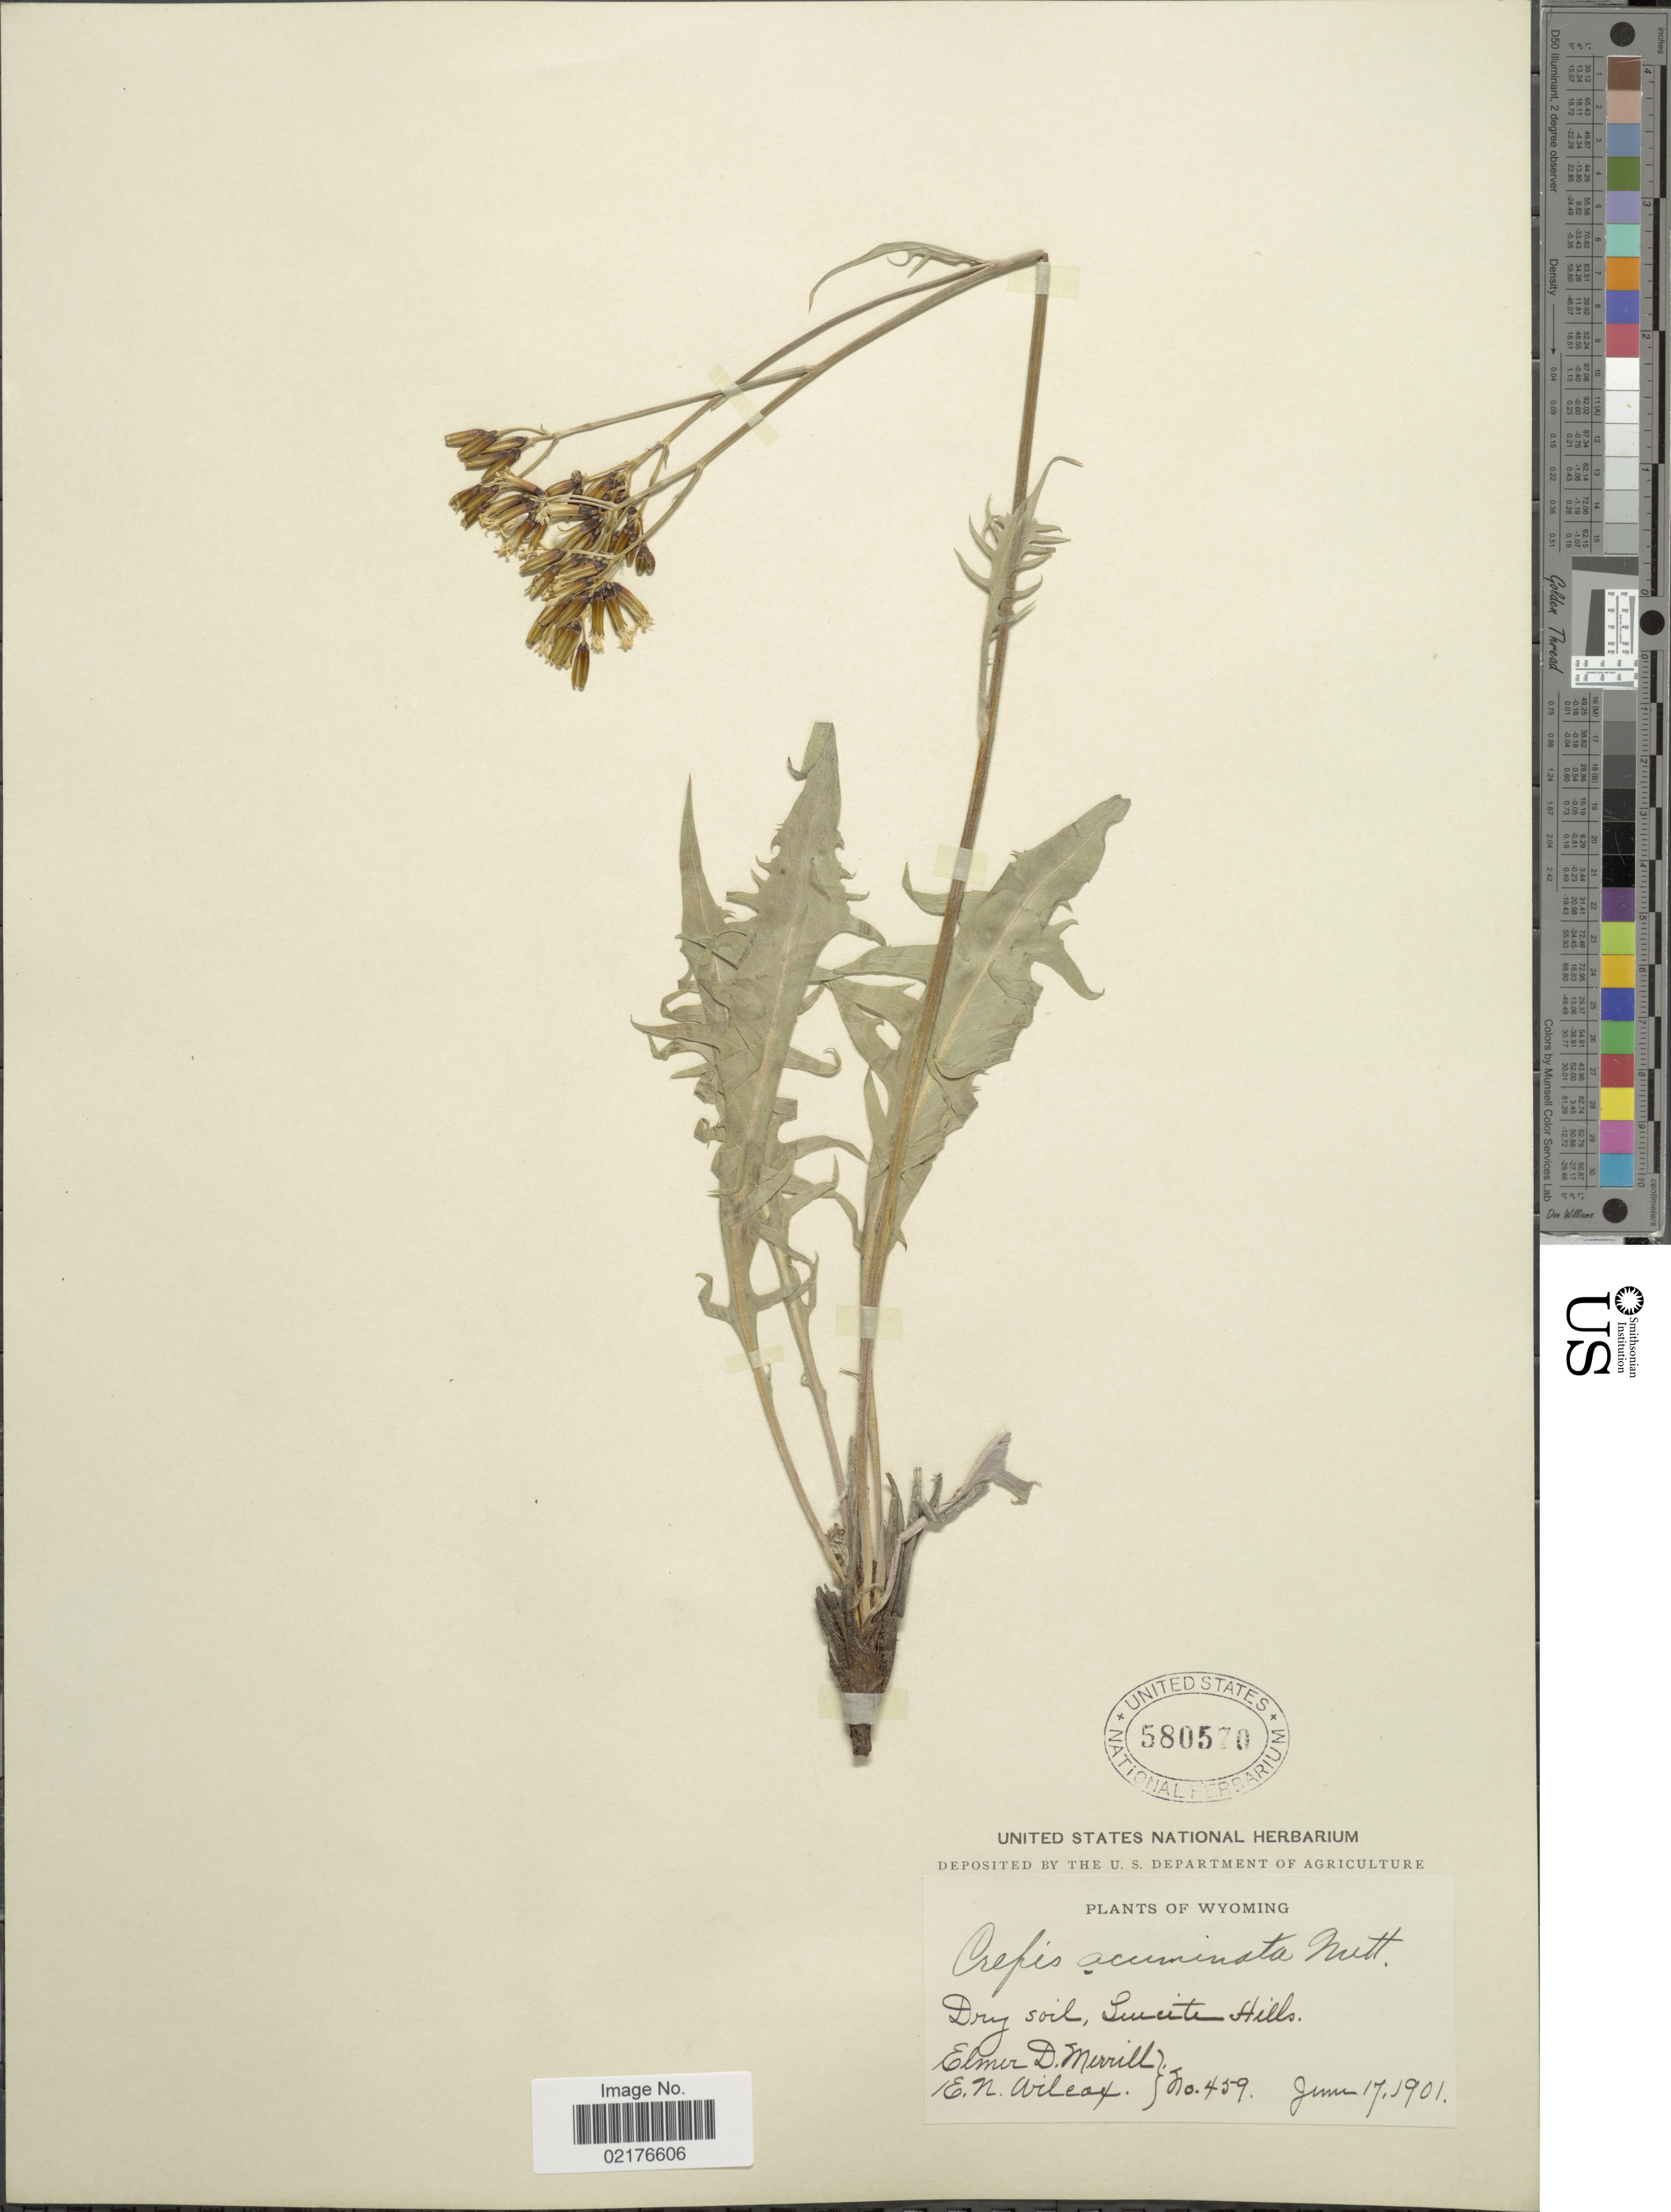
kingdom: Plantae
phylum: Tracheophyta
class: Magnoliopsida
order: Asterales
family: Asteraceae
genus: Crepis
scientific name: Crepis acuminata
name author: Nutt.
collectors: E. D. Merrill & E. Wilcox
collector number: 459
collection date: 1901-06-17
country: United States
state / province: Wyoming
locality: Dry soil, Suicite Hills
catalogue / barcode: US 580570